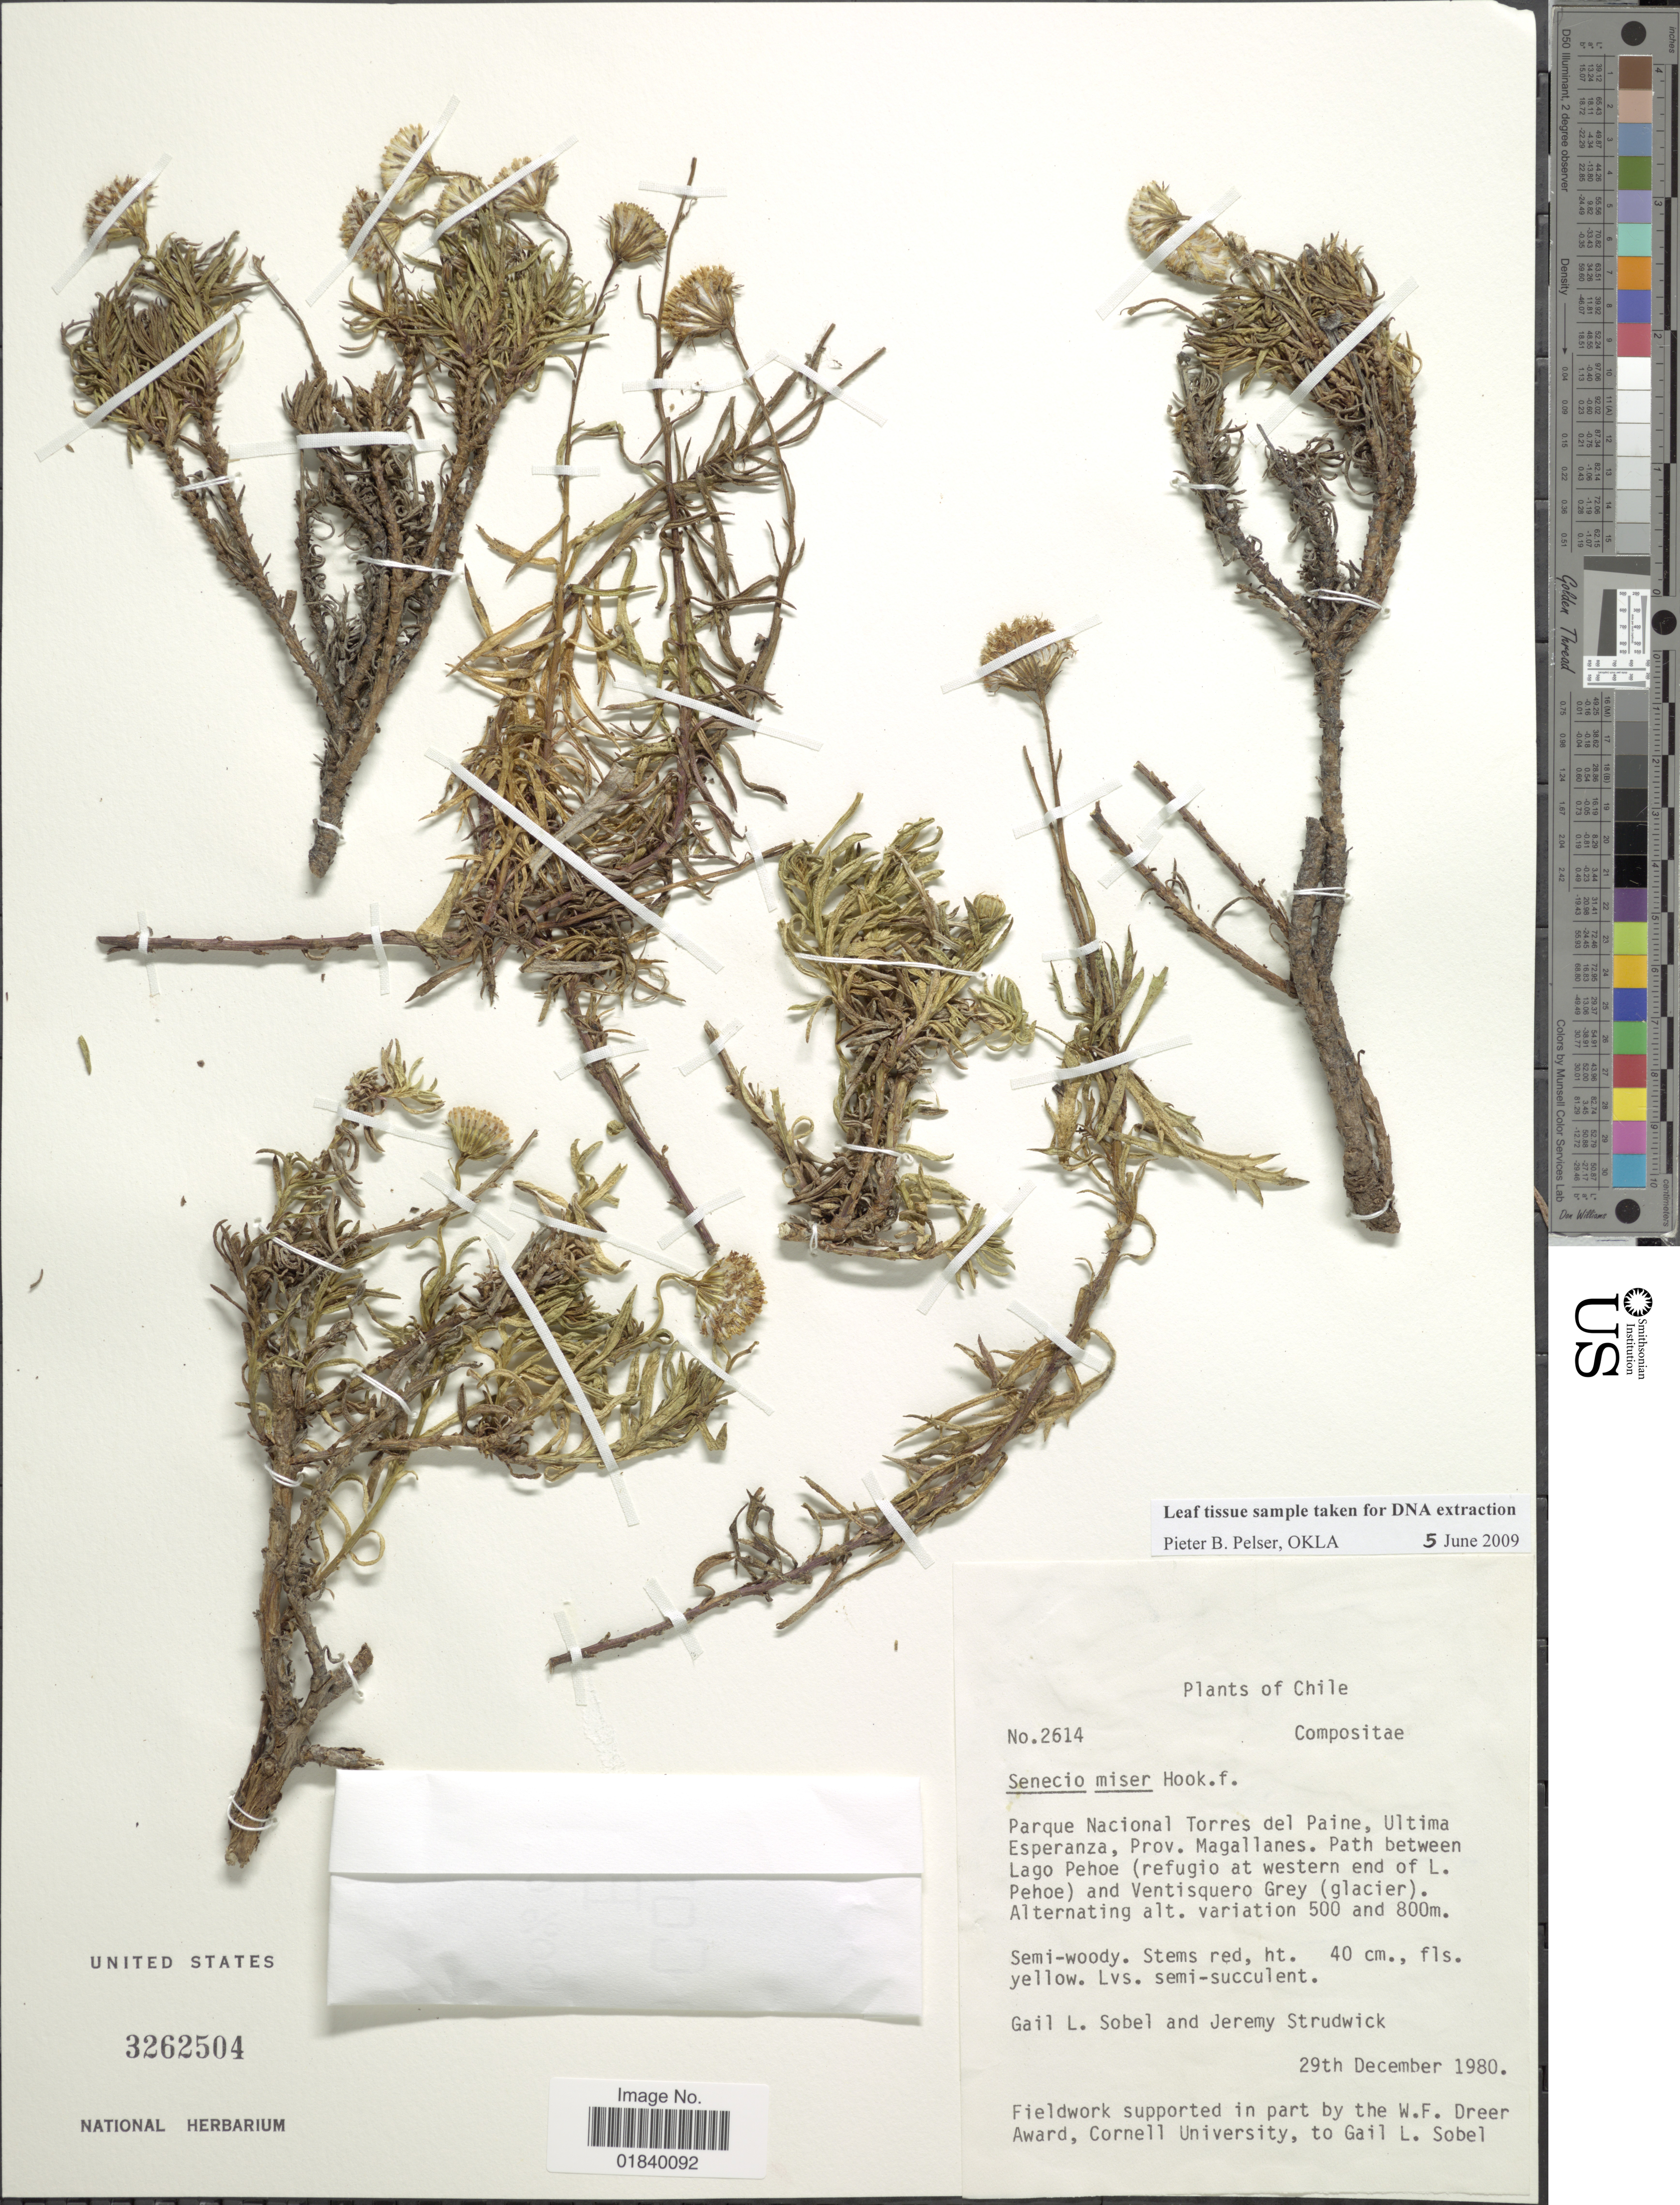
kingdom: Plantae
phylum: Tracheophyta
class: Magnoliopsida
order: Asterales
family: Asteraceae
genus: Senecio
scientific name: Senecio miser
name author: Hook. f.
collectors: G. L. Sobel & J. J. Strudwick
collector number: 2614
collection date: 1980-12-29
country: Chile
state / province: Magallanes y de la Antártica Chilena (XII)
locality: Parque Nacional Torres del Paine, Ultima Esperanza, Prov. Magallanes. Path between Lago Pehoe (refugio at western end of L. Pehoe) and Ventisquero Grey (Glacier).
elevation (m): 500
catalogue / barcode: US 3262504